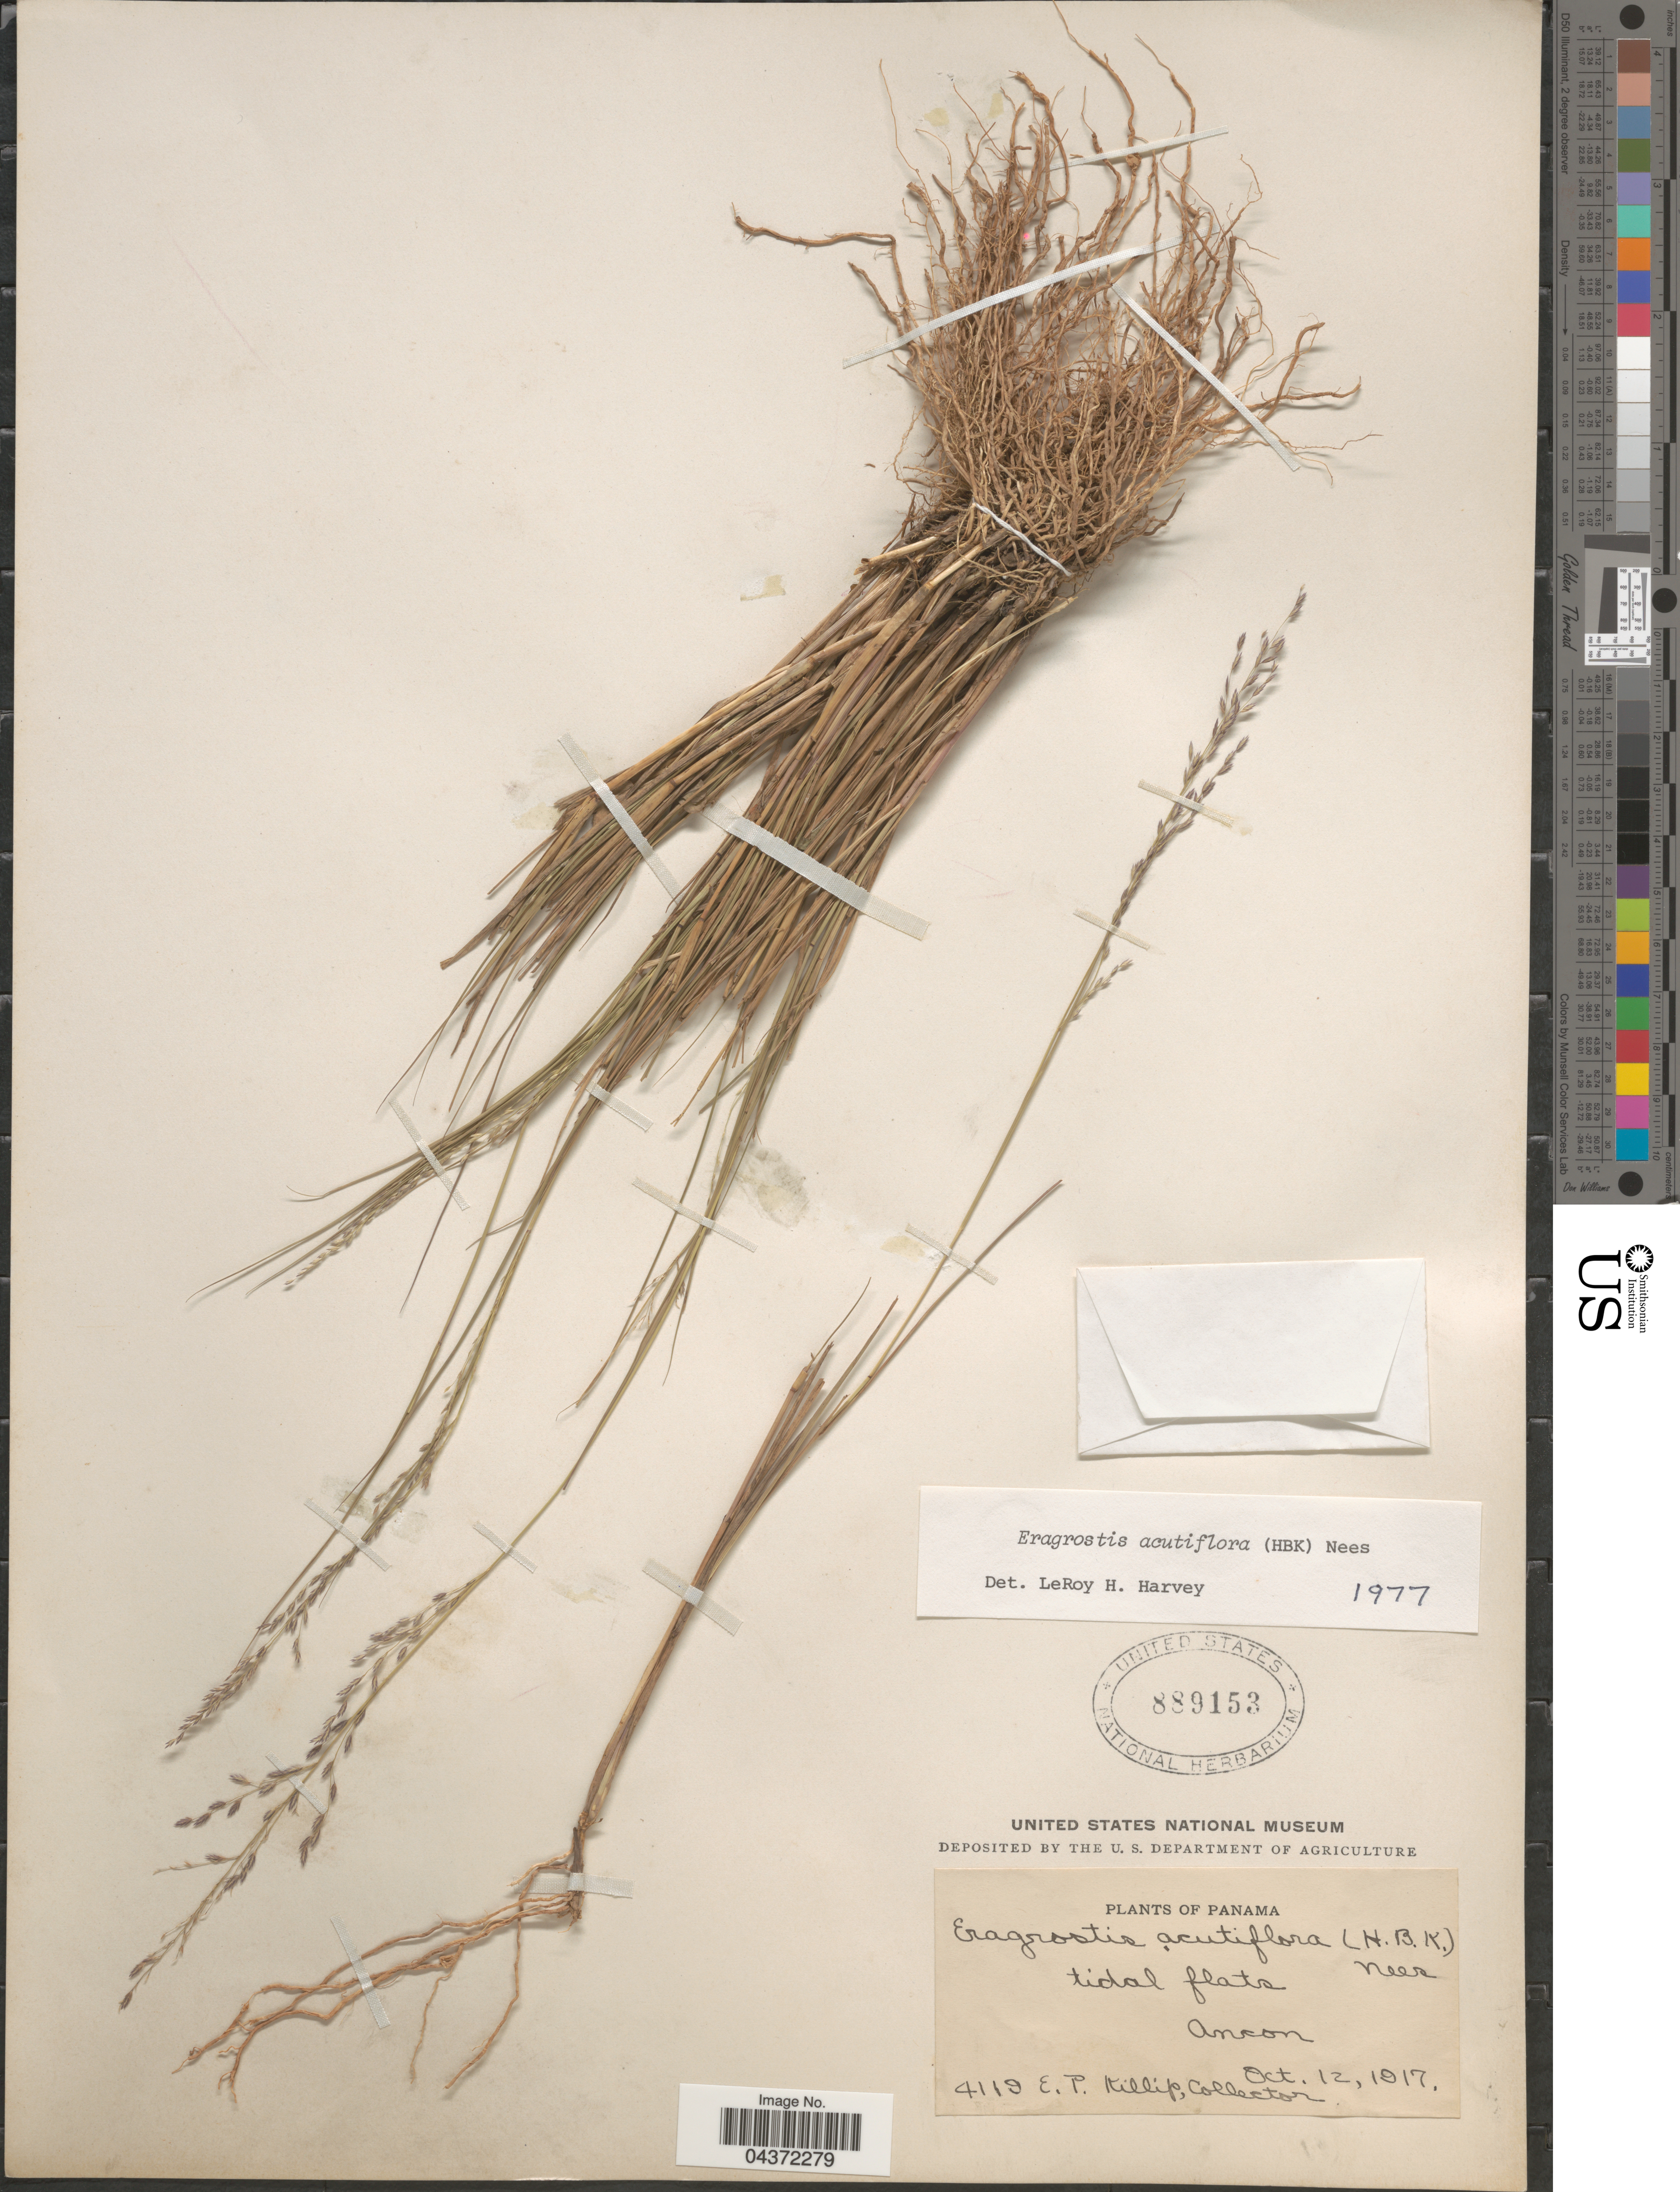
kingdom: Plantae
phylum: Tracheophyta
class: Liliopsida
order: Poales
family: Poaceae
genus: Eragrostis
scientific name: Eragrostis acutiflora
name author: (Kunth) Nees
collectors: E. P. Killip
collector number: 4119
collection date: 1917-10-12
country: Panama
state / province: Panamá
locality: Ancon.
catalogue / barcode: US 889153